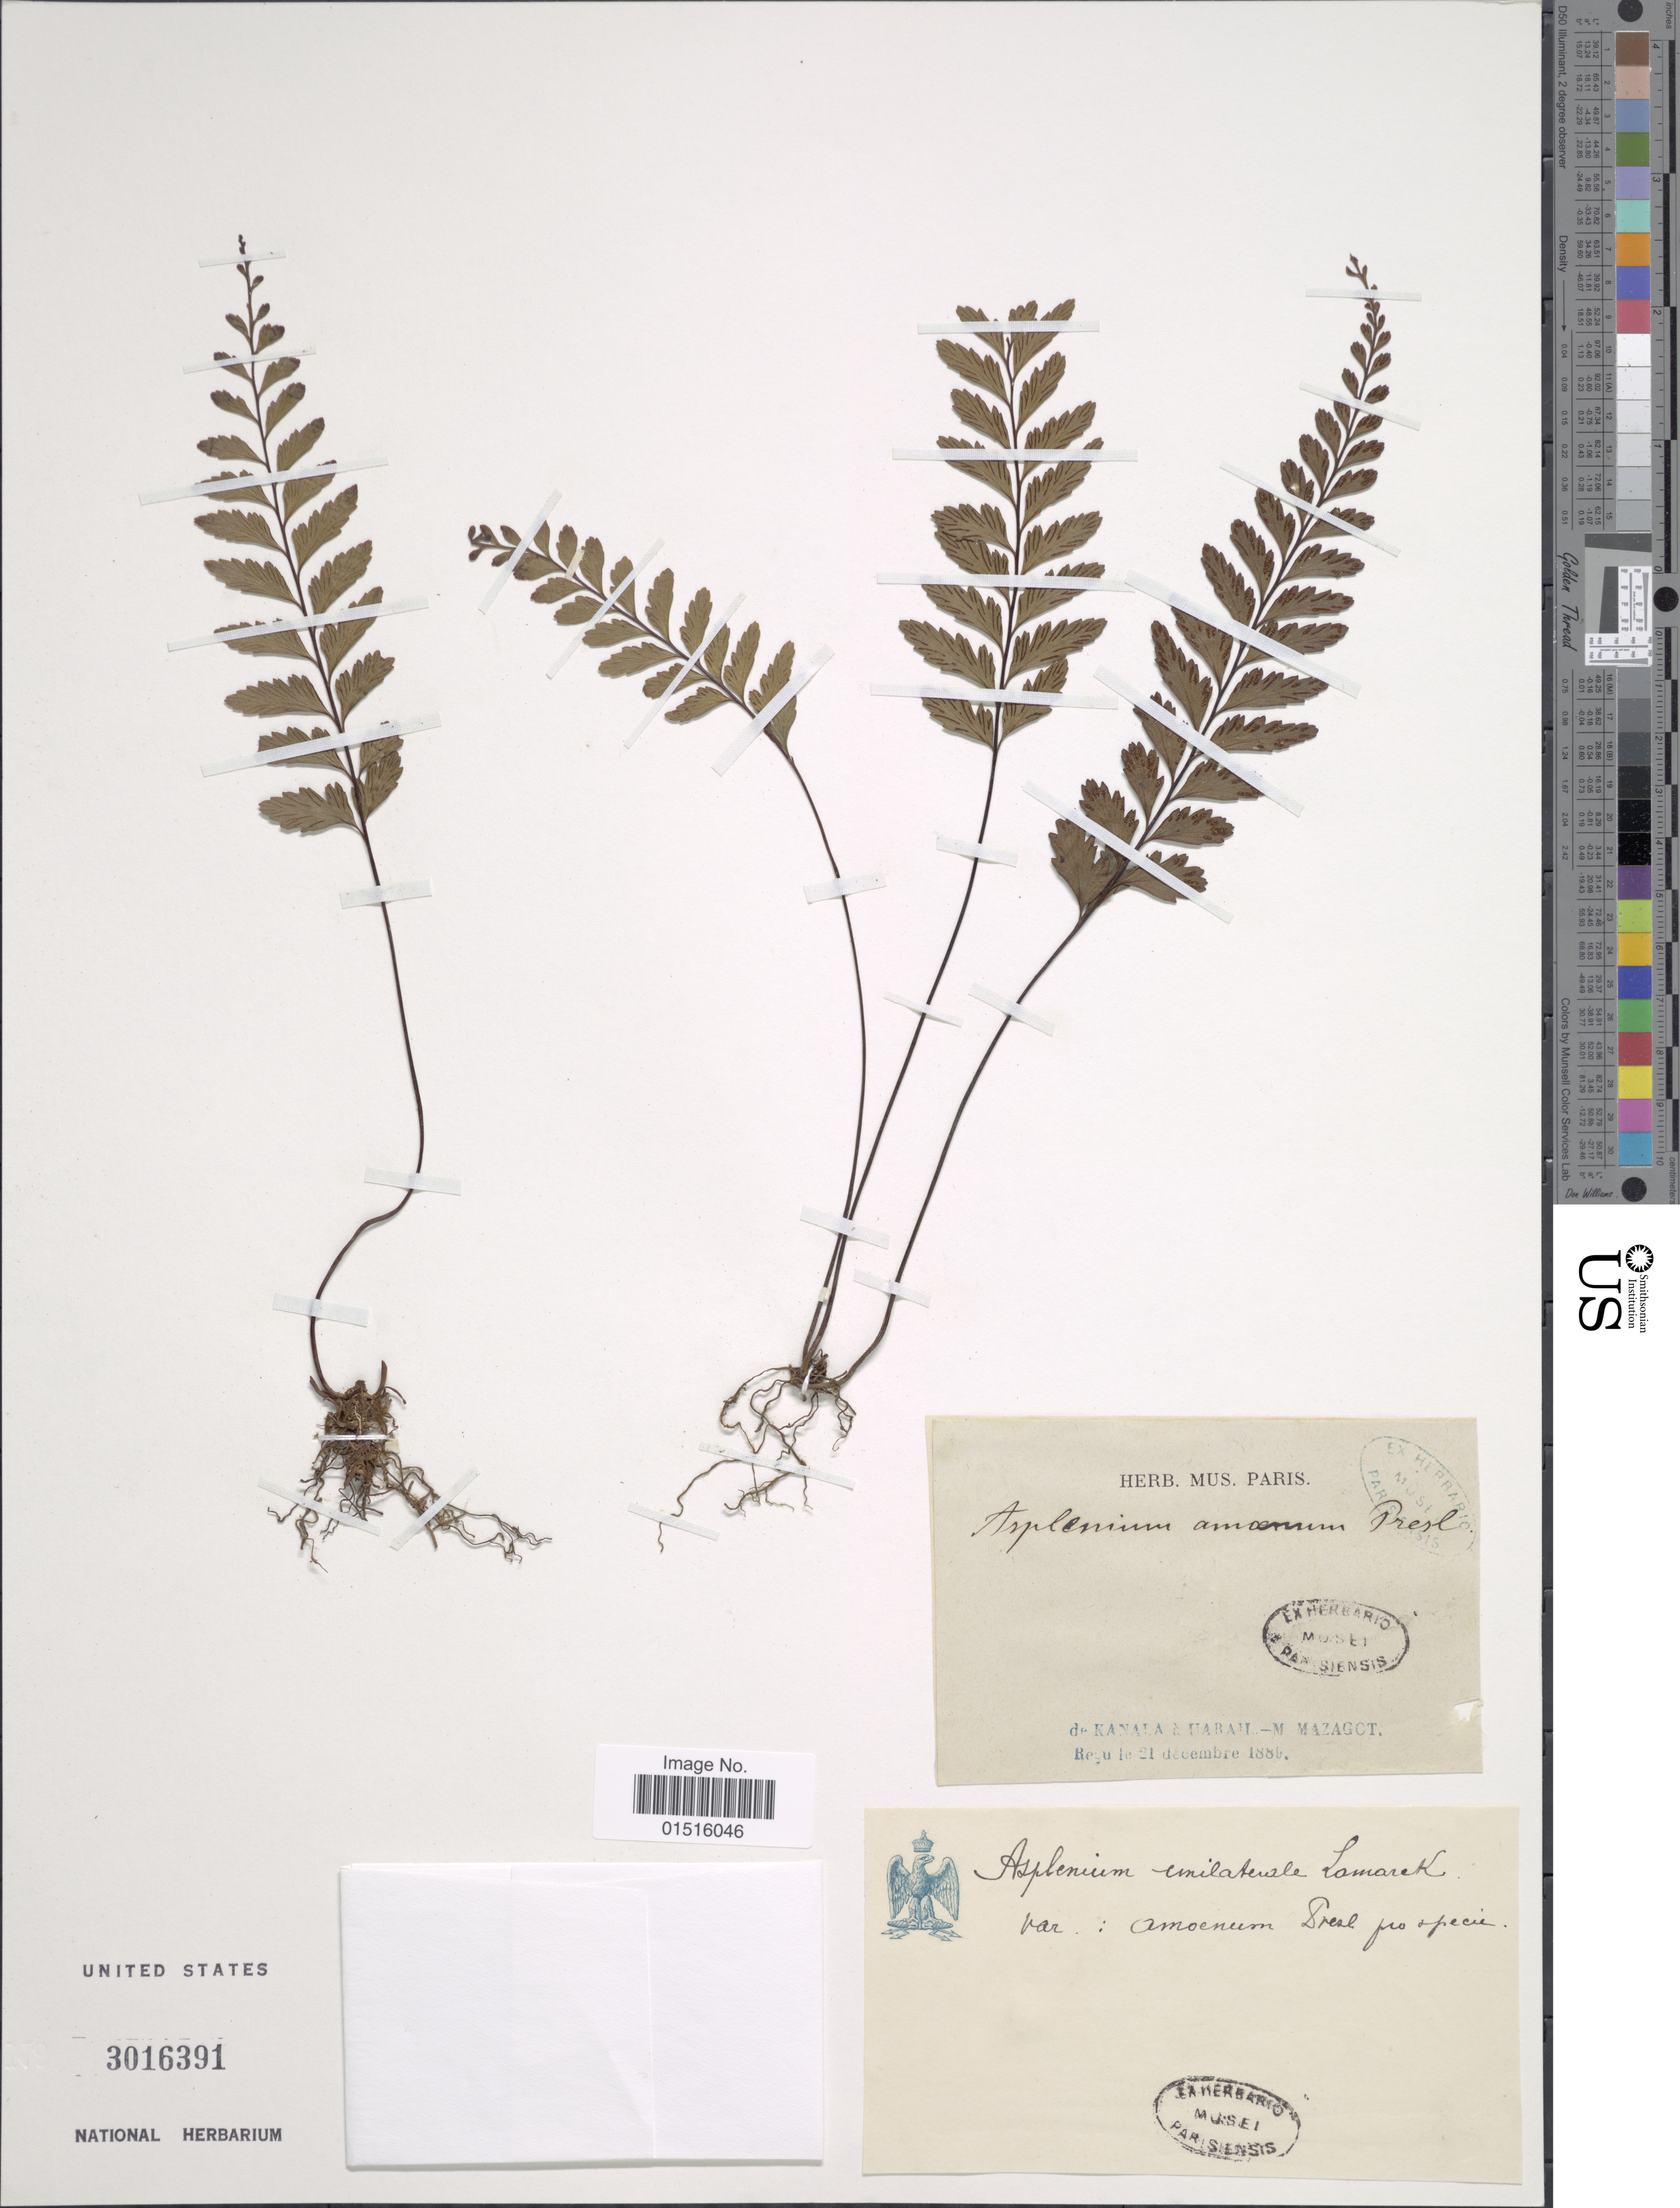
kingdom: Plantae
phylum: Tracheophyta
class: Polypodiopsida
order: Polypodiales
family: Aspleniaceae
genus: Asplenium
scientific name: Asplenium amoenum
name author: C. Presl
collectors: M. Mazagot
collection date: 1889-12-21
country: New Caledonia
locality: De Kanal a Hurail. [interpreted]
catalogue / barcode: US 3016391